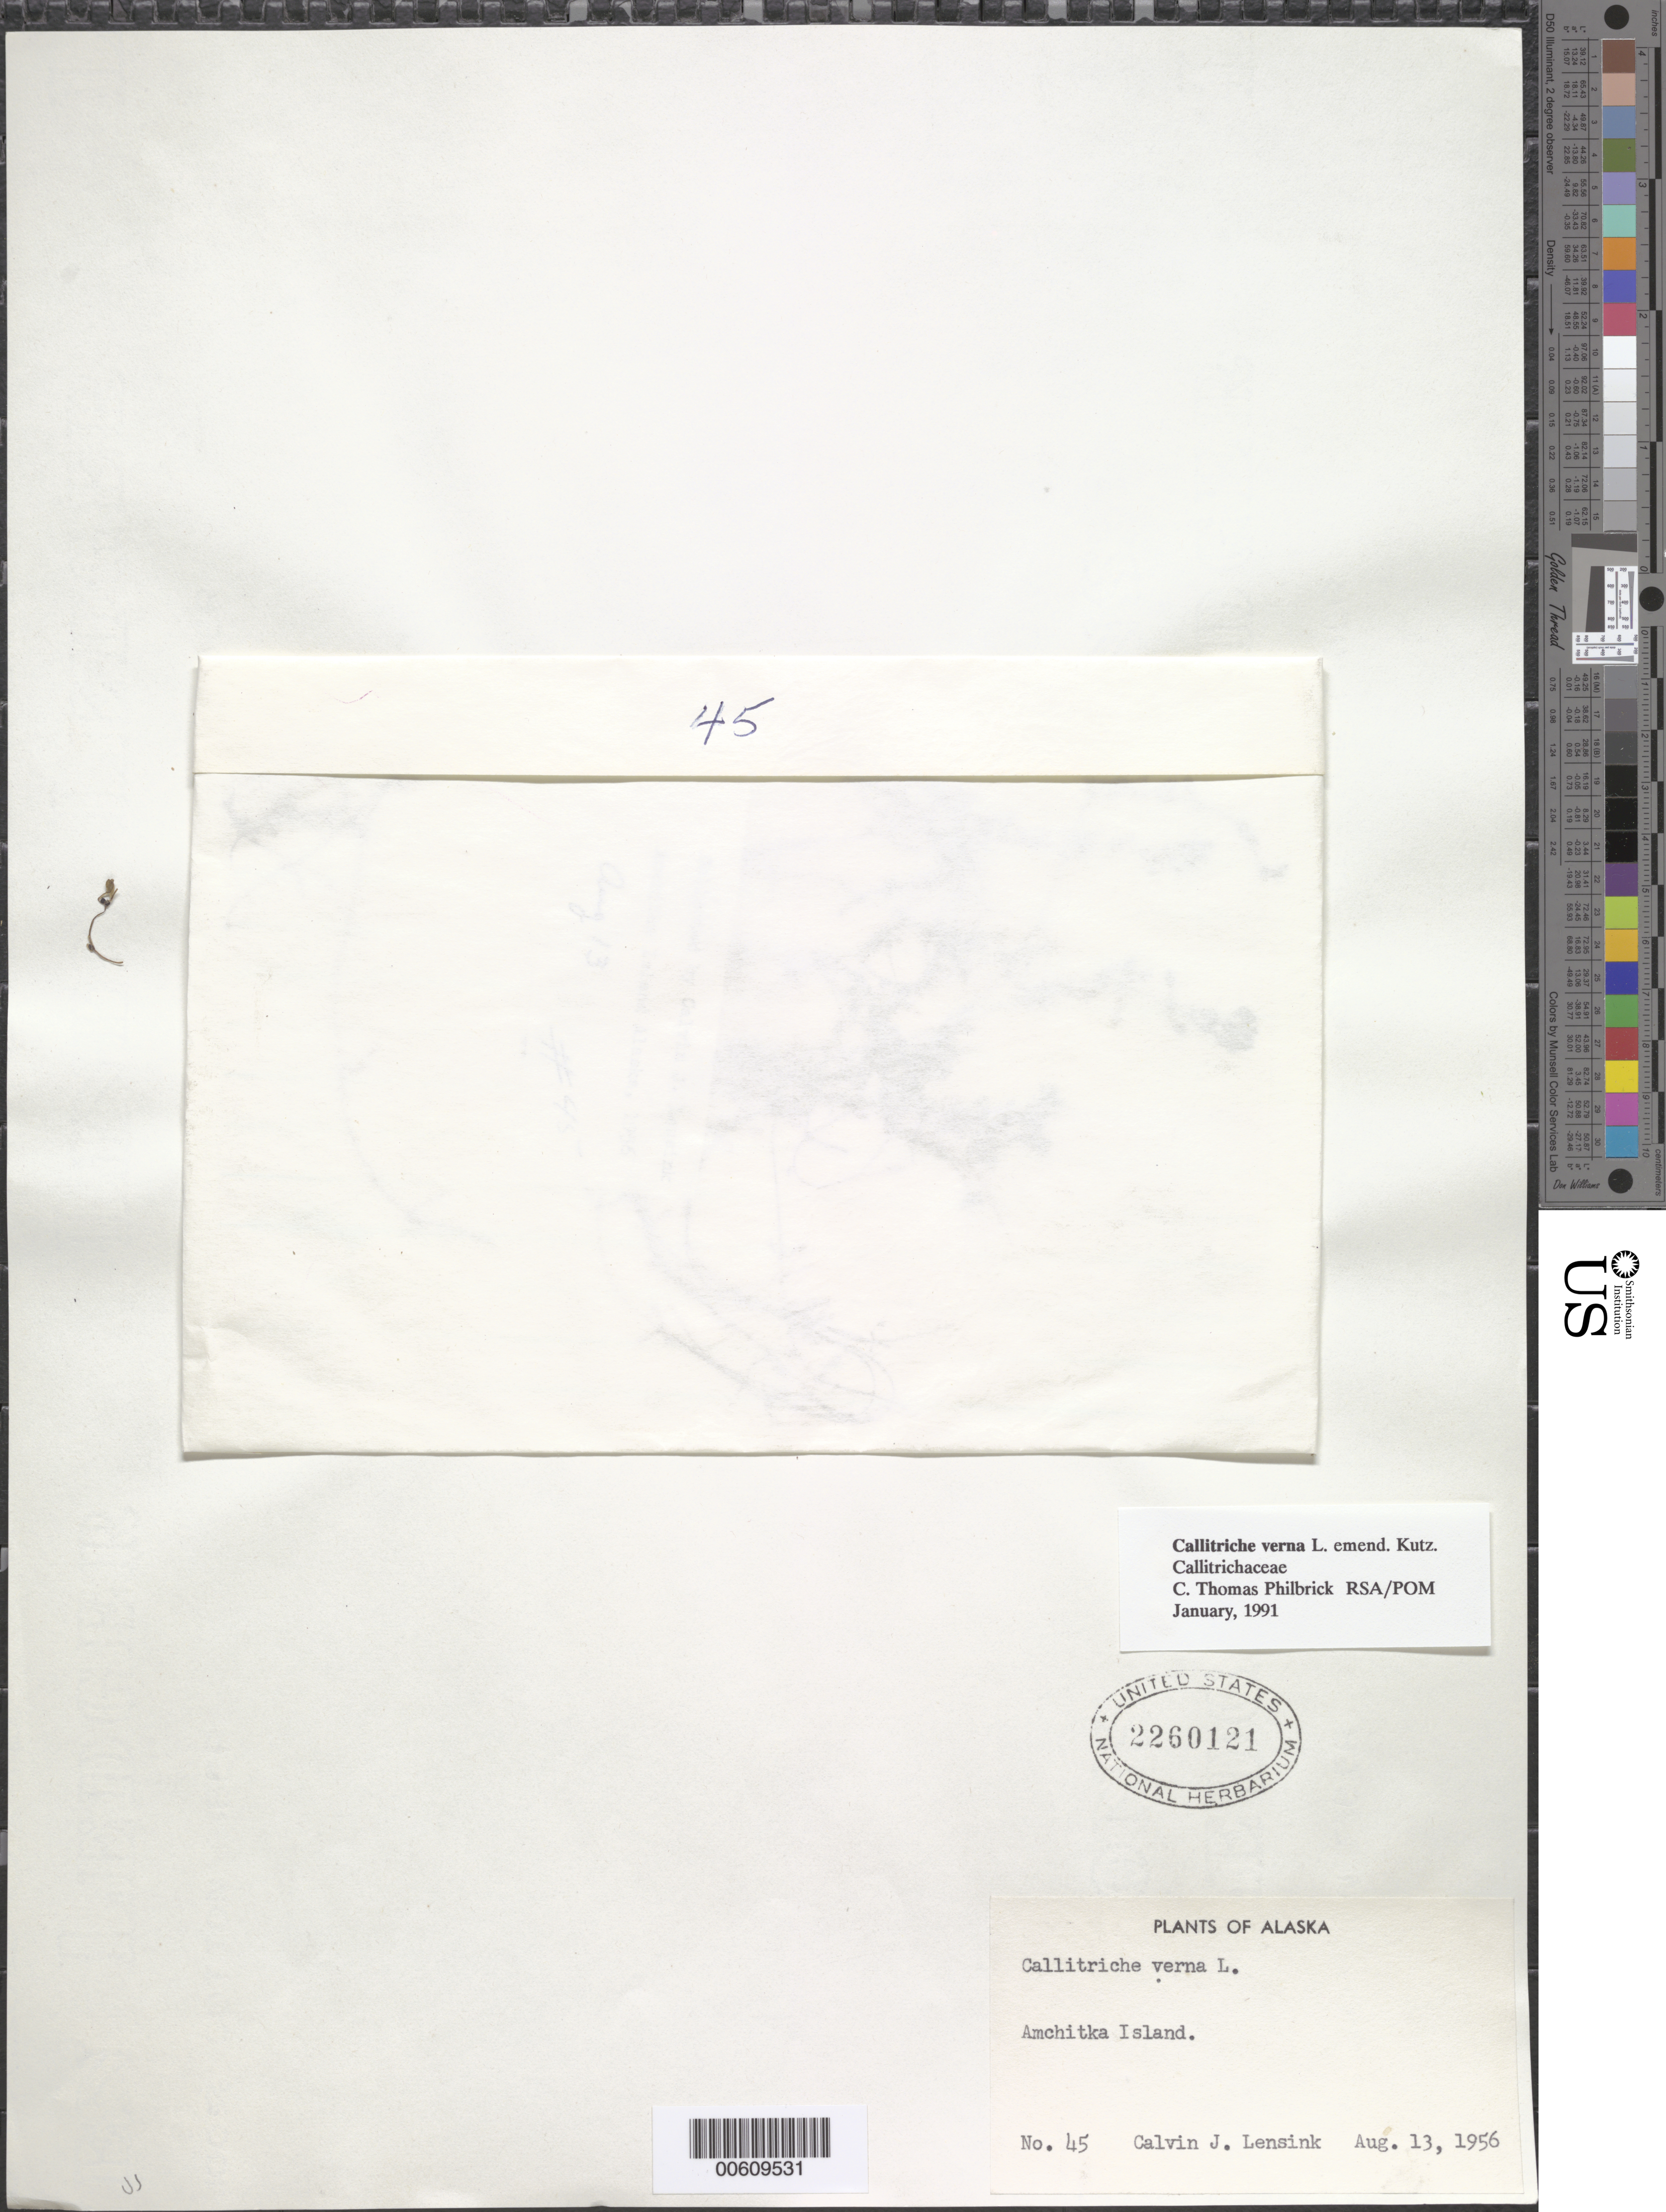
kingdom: Plantae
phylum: Tracheophyta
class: Magnoliopsida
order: Lamiales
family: Plantaginaceae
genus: Callitriche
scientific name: Callitriche verna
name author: L.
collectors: C. Lensink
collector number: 45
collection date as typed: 13 Aug 1956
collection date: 1956-08-13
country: United States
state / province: Alaska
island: Amchitka Island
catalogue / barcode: US 2260121